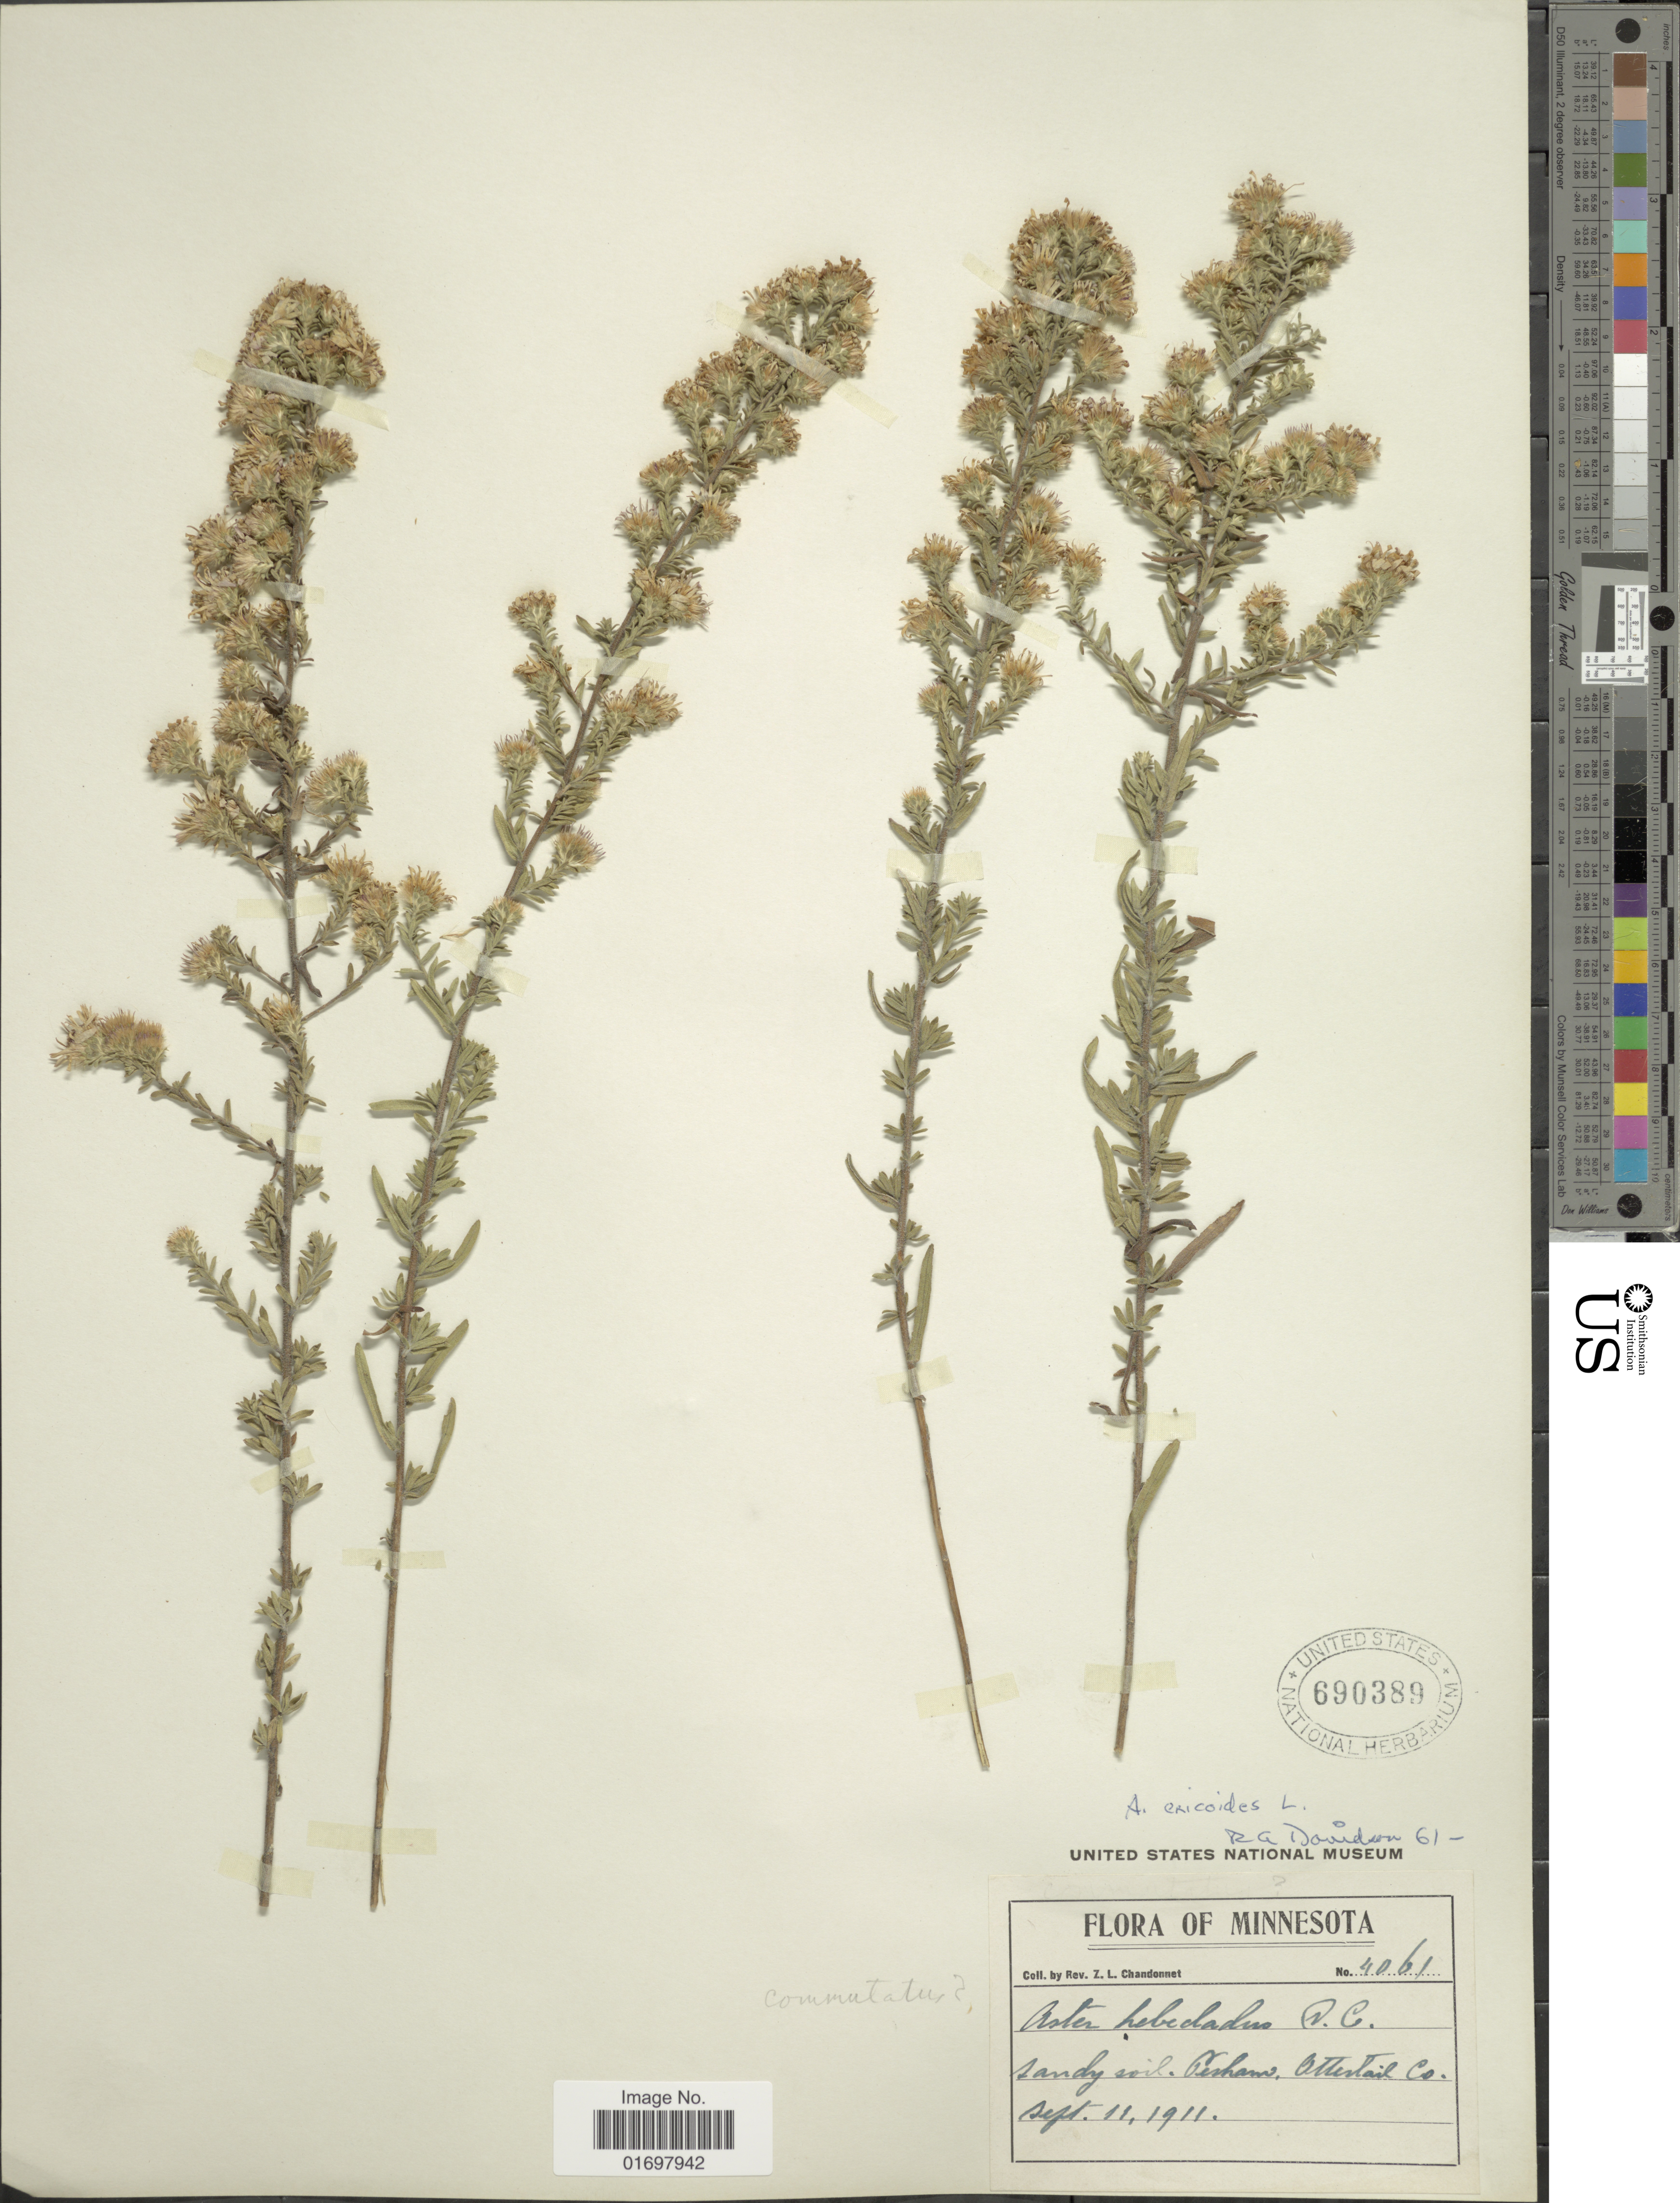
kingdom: Plantae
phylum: Tracheophyta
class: Magnoliopsida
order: Asterales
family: Asteraceae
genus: Symphyotrichum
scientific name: Symphyotrichum falcatum var. commutatum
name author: (Torr. & A. Gray) G.L. Nesom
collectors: Z. Chandonnet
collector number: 4061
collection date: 1911-09-11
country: United States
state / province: Minnesota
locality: Perham, Otter tail Co.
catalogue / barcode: US 690389